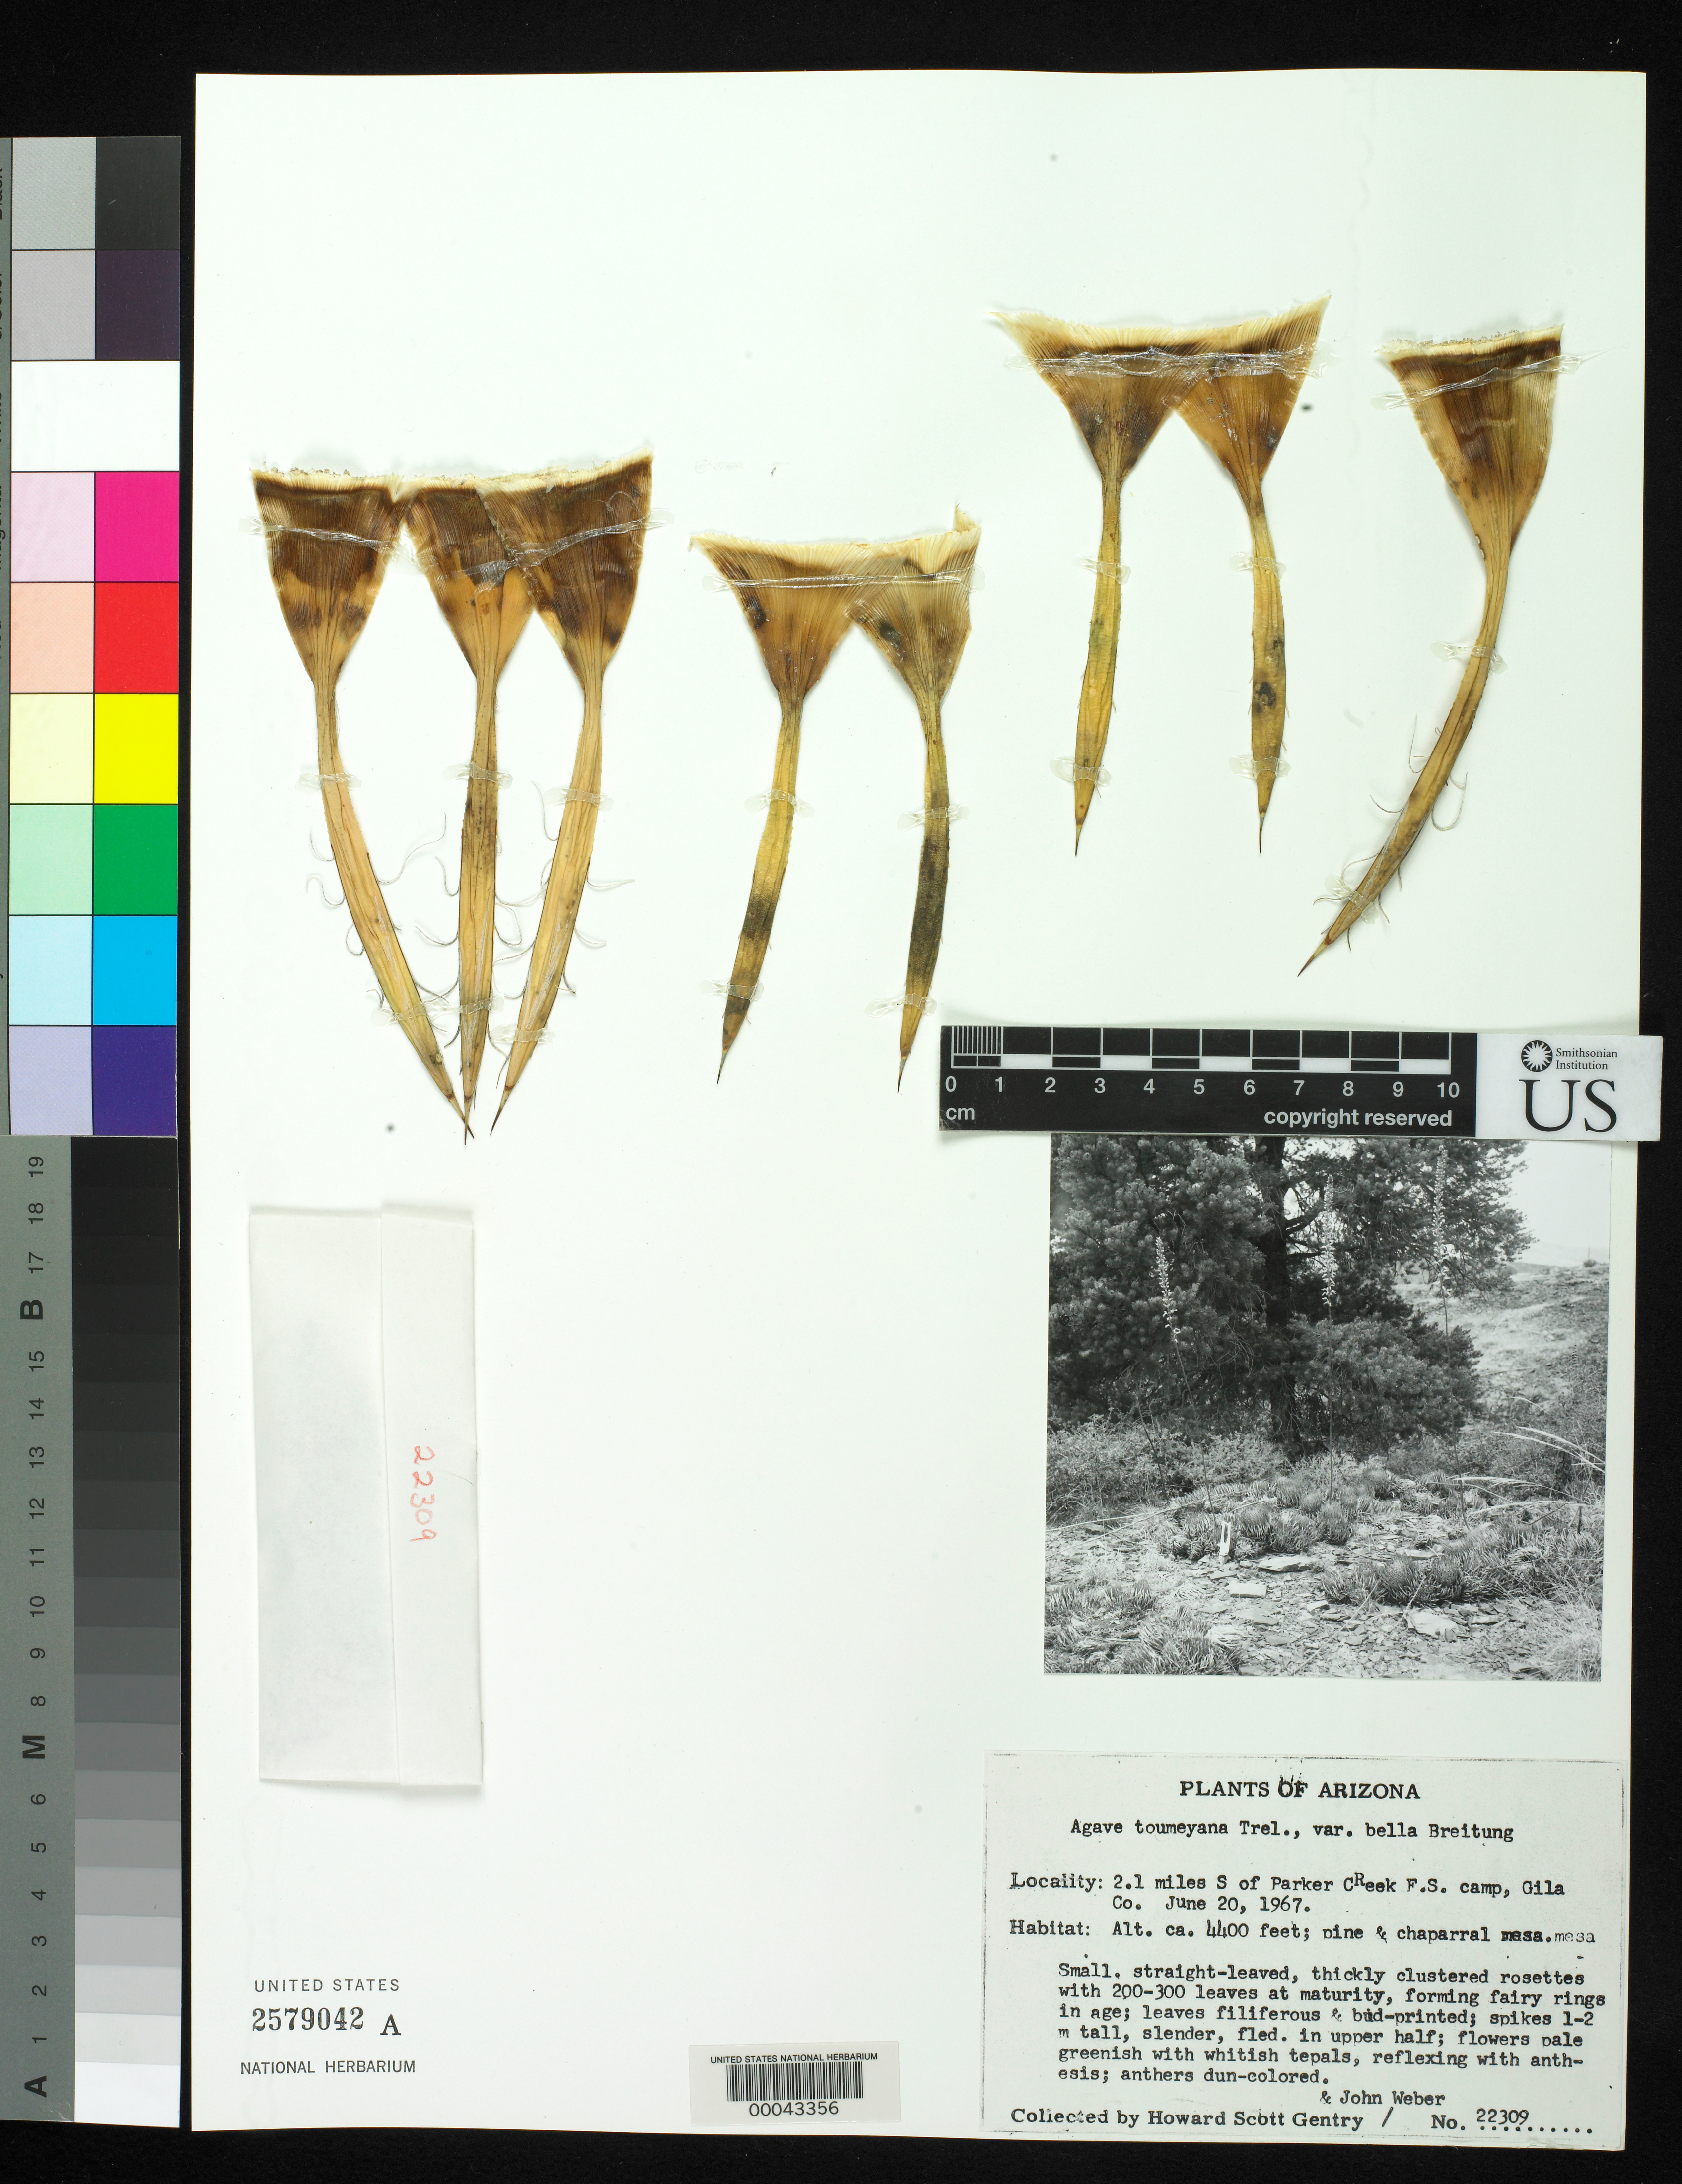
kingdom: Plantae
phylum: Tracheophyta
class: Liliopsida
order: Asparagales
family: Asparagaceae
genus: Agave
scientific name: Agave toumeyana var. bella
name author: Breitung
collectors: H. S. Gentry & J. H. Weber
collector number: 22309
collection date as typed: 20 Jun 1967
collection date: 1967-06-20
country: United States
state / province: Arizona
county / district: Gila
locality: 2.1 m s of parker creek f.s. camp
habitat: Pine and chaparral mesa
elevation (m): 1341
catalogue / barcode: US 2579042A